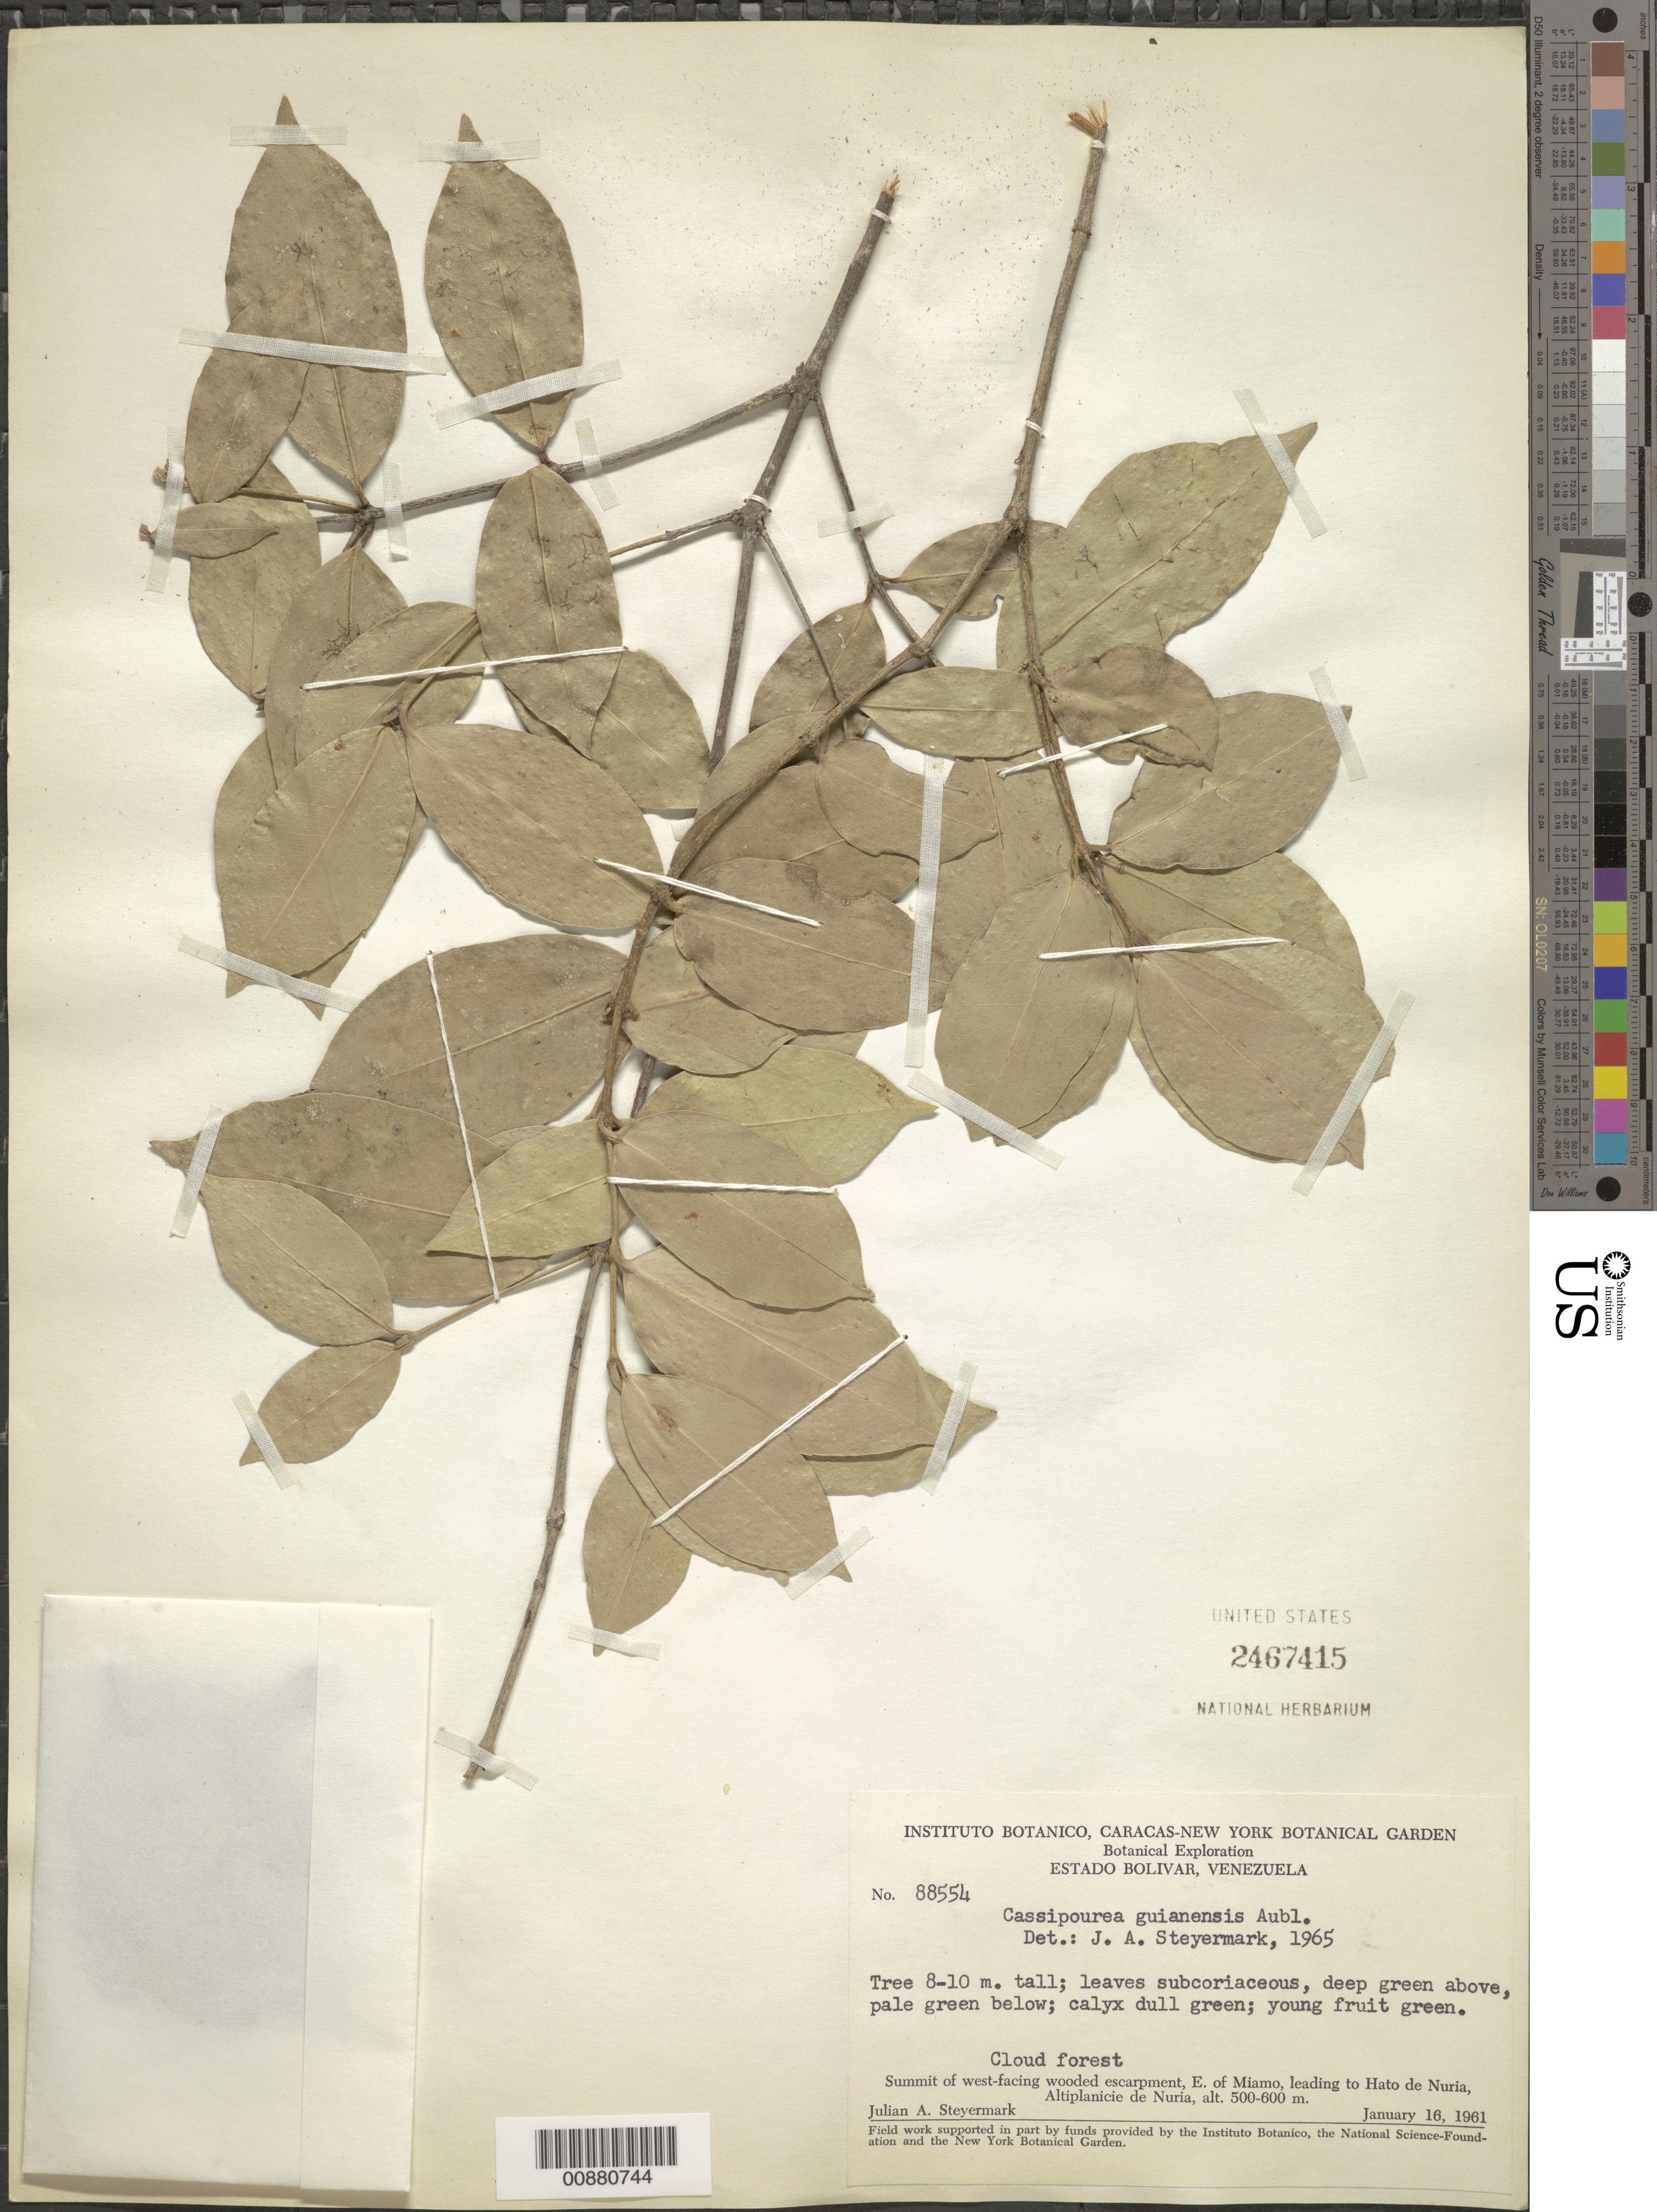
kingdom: Plantae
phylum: Tracheophyta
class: Magnoliopsida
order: Malpighiales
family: Rhizophoraceae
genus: Cassipourea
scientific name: Cassipourea guianensis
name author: Aubl.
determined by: Steyermark, Julian A., (VEN)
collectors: J. Steyermark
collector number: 88554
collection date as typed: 16-Jan-61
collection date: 1961-01-16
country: Venezuela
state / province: Bolívar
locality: Miamo, E of, leading to Hato de Nuria, Altiplanicie de Nuria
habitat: Cloud forest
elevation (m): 500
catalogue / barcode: US 2467415